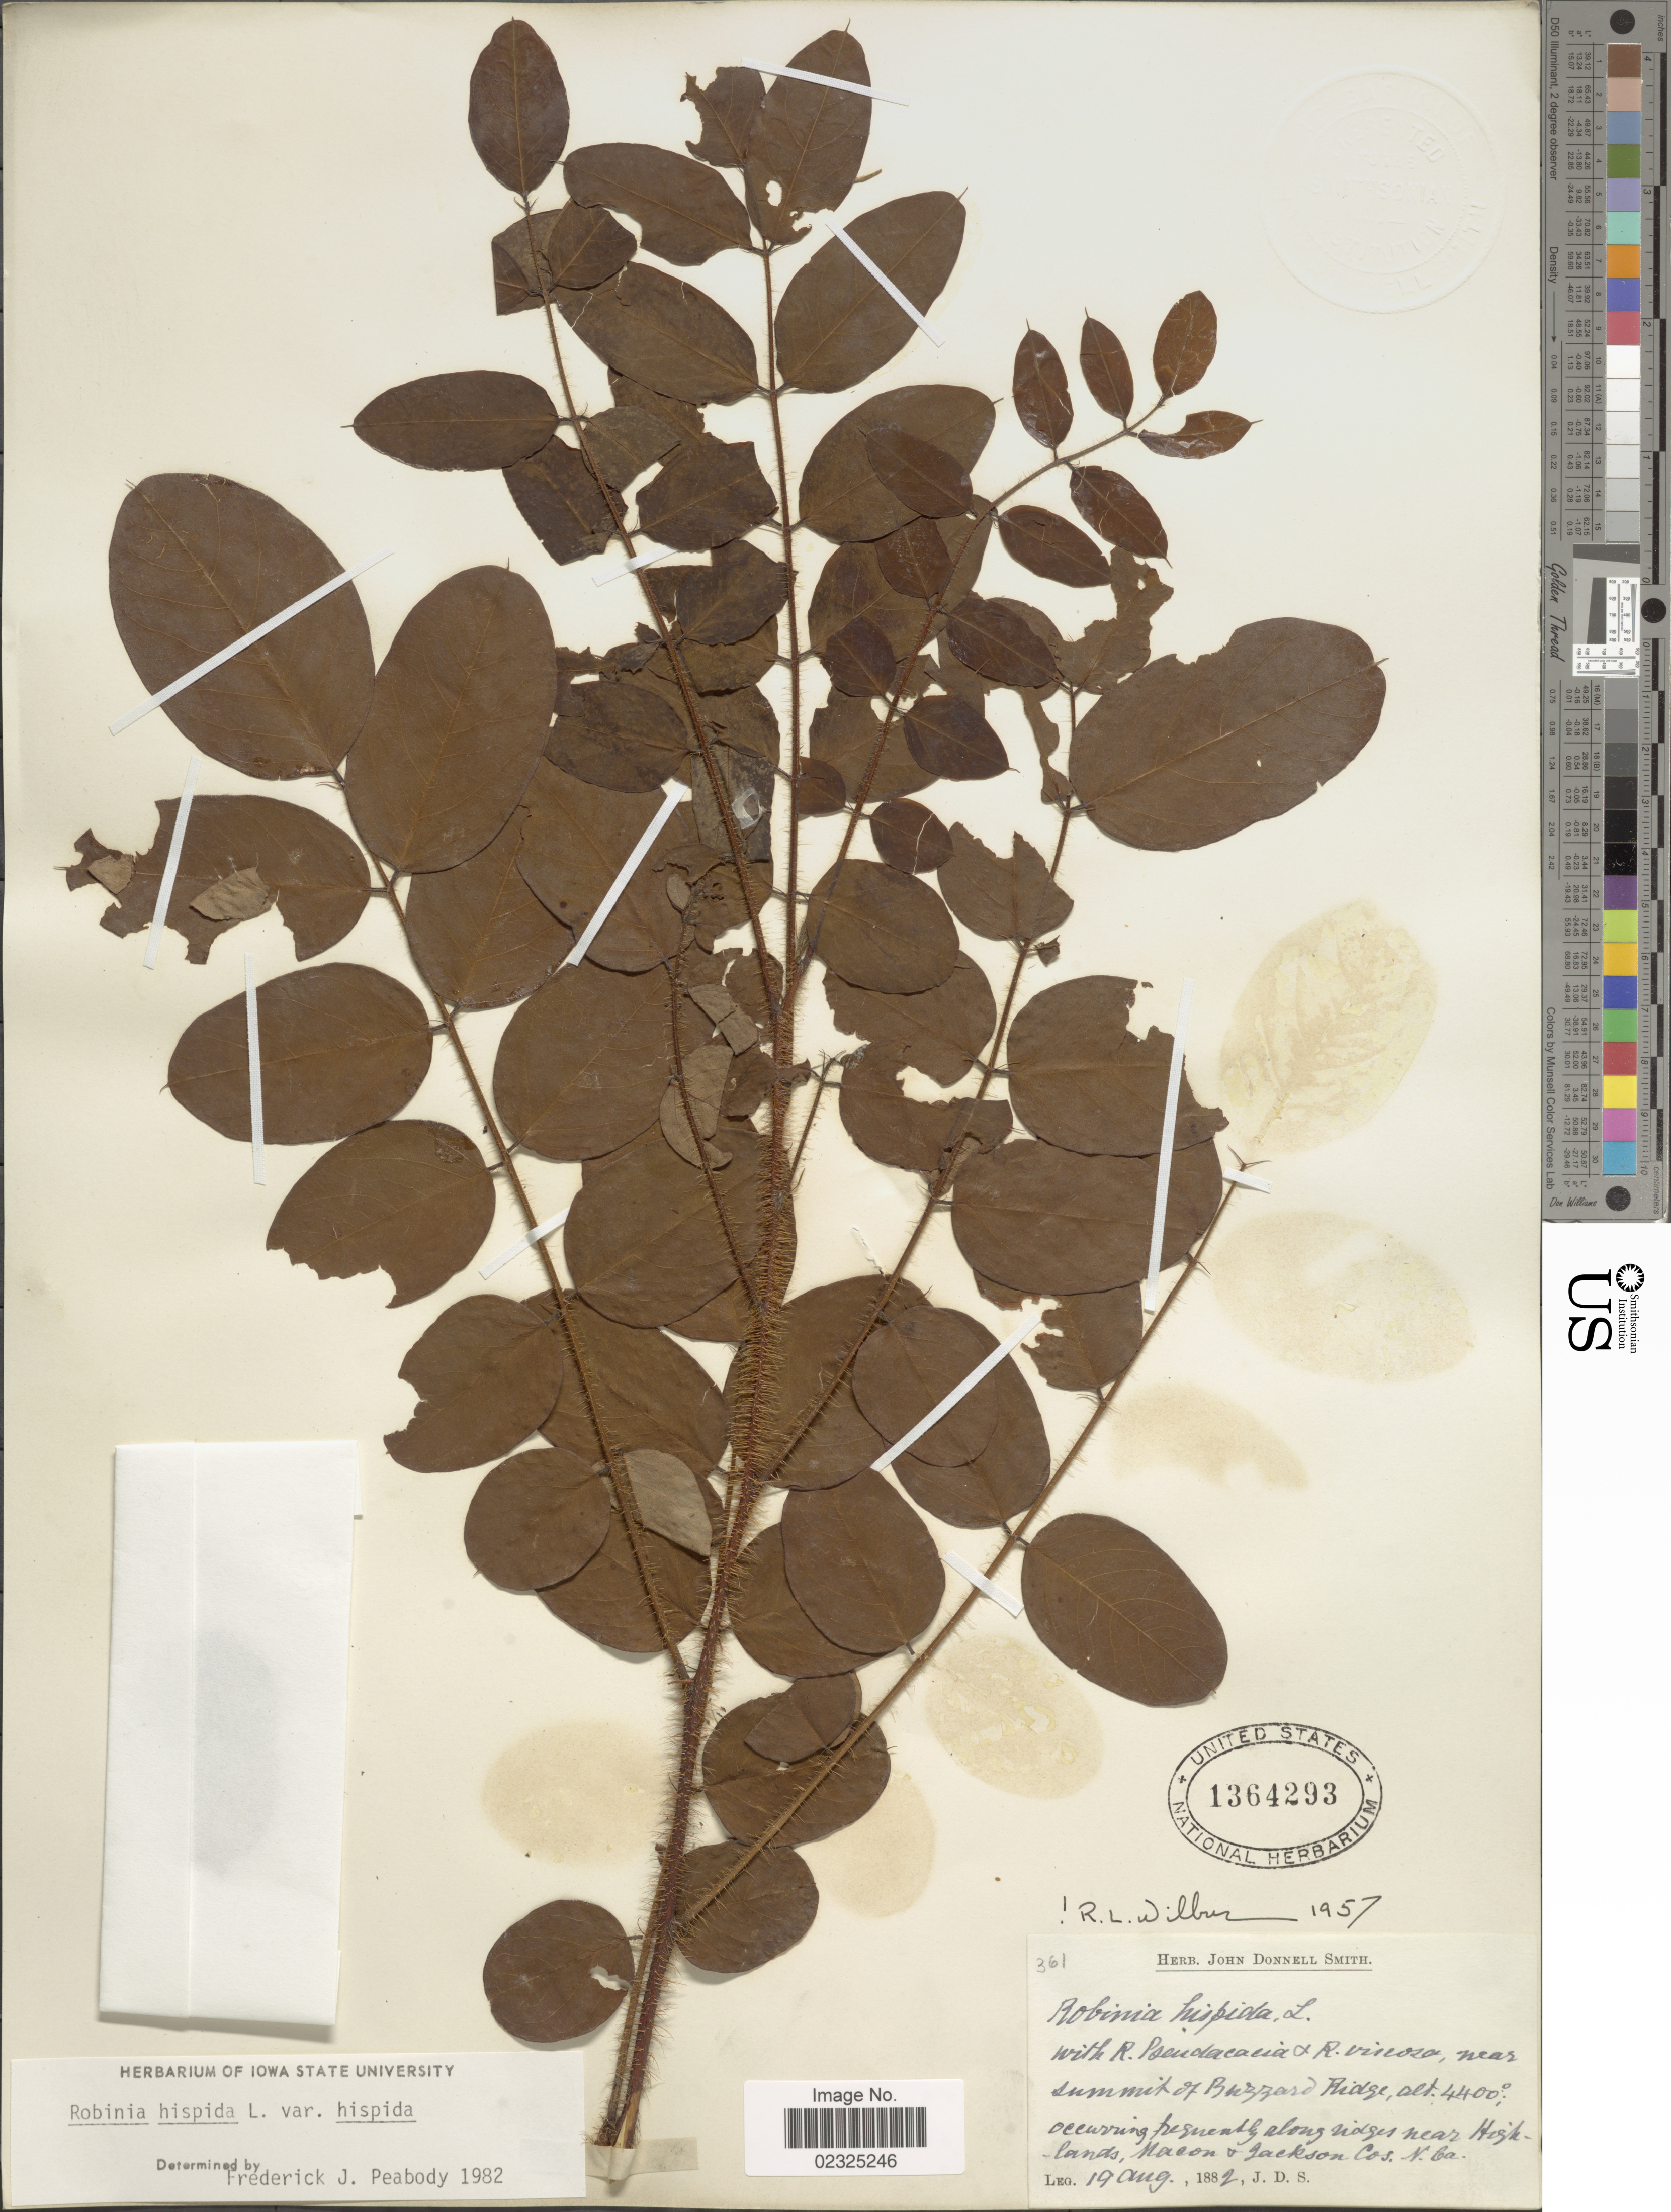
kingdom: Plantae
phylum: Tracheophyta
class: Magnoliopsida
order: Fabales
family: Fabaceae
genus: Robinia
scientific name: Robinia hispida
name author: L.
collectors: J. Donnell Smith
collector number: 361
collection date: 1882-08-19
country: United States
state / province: North Carolina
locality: Near summit of Buzzard Ridge, occuring frequently along ridges near Highlands, Nacon + Jackson Cos.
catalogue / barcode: US 1364293